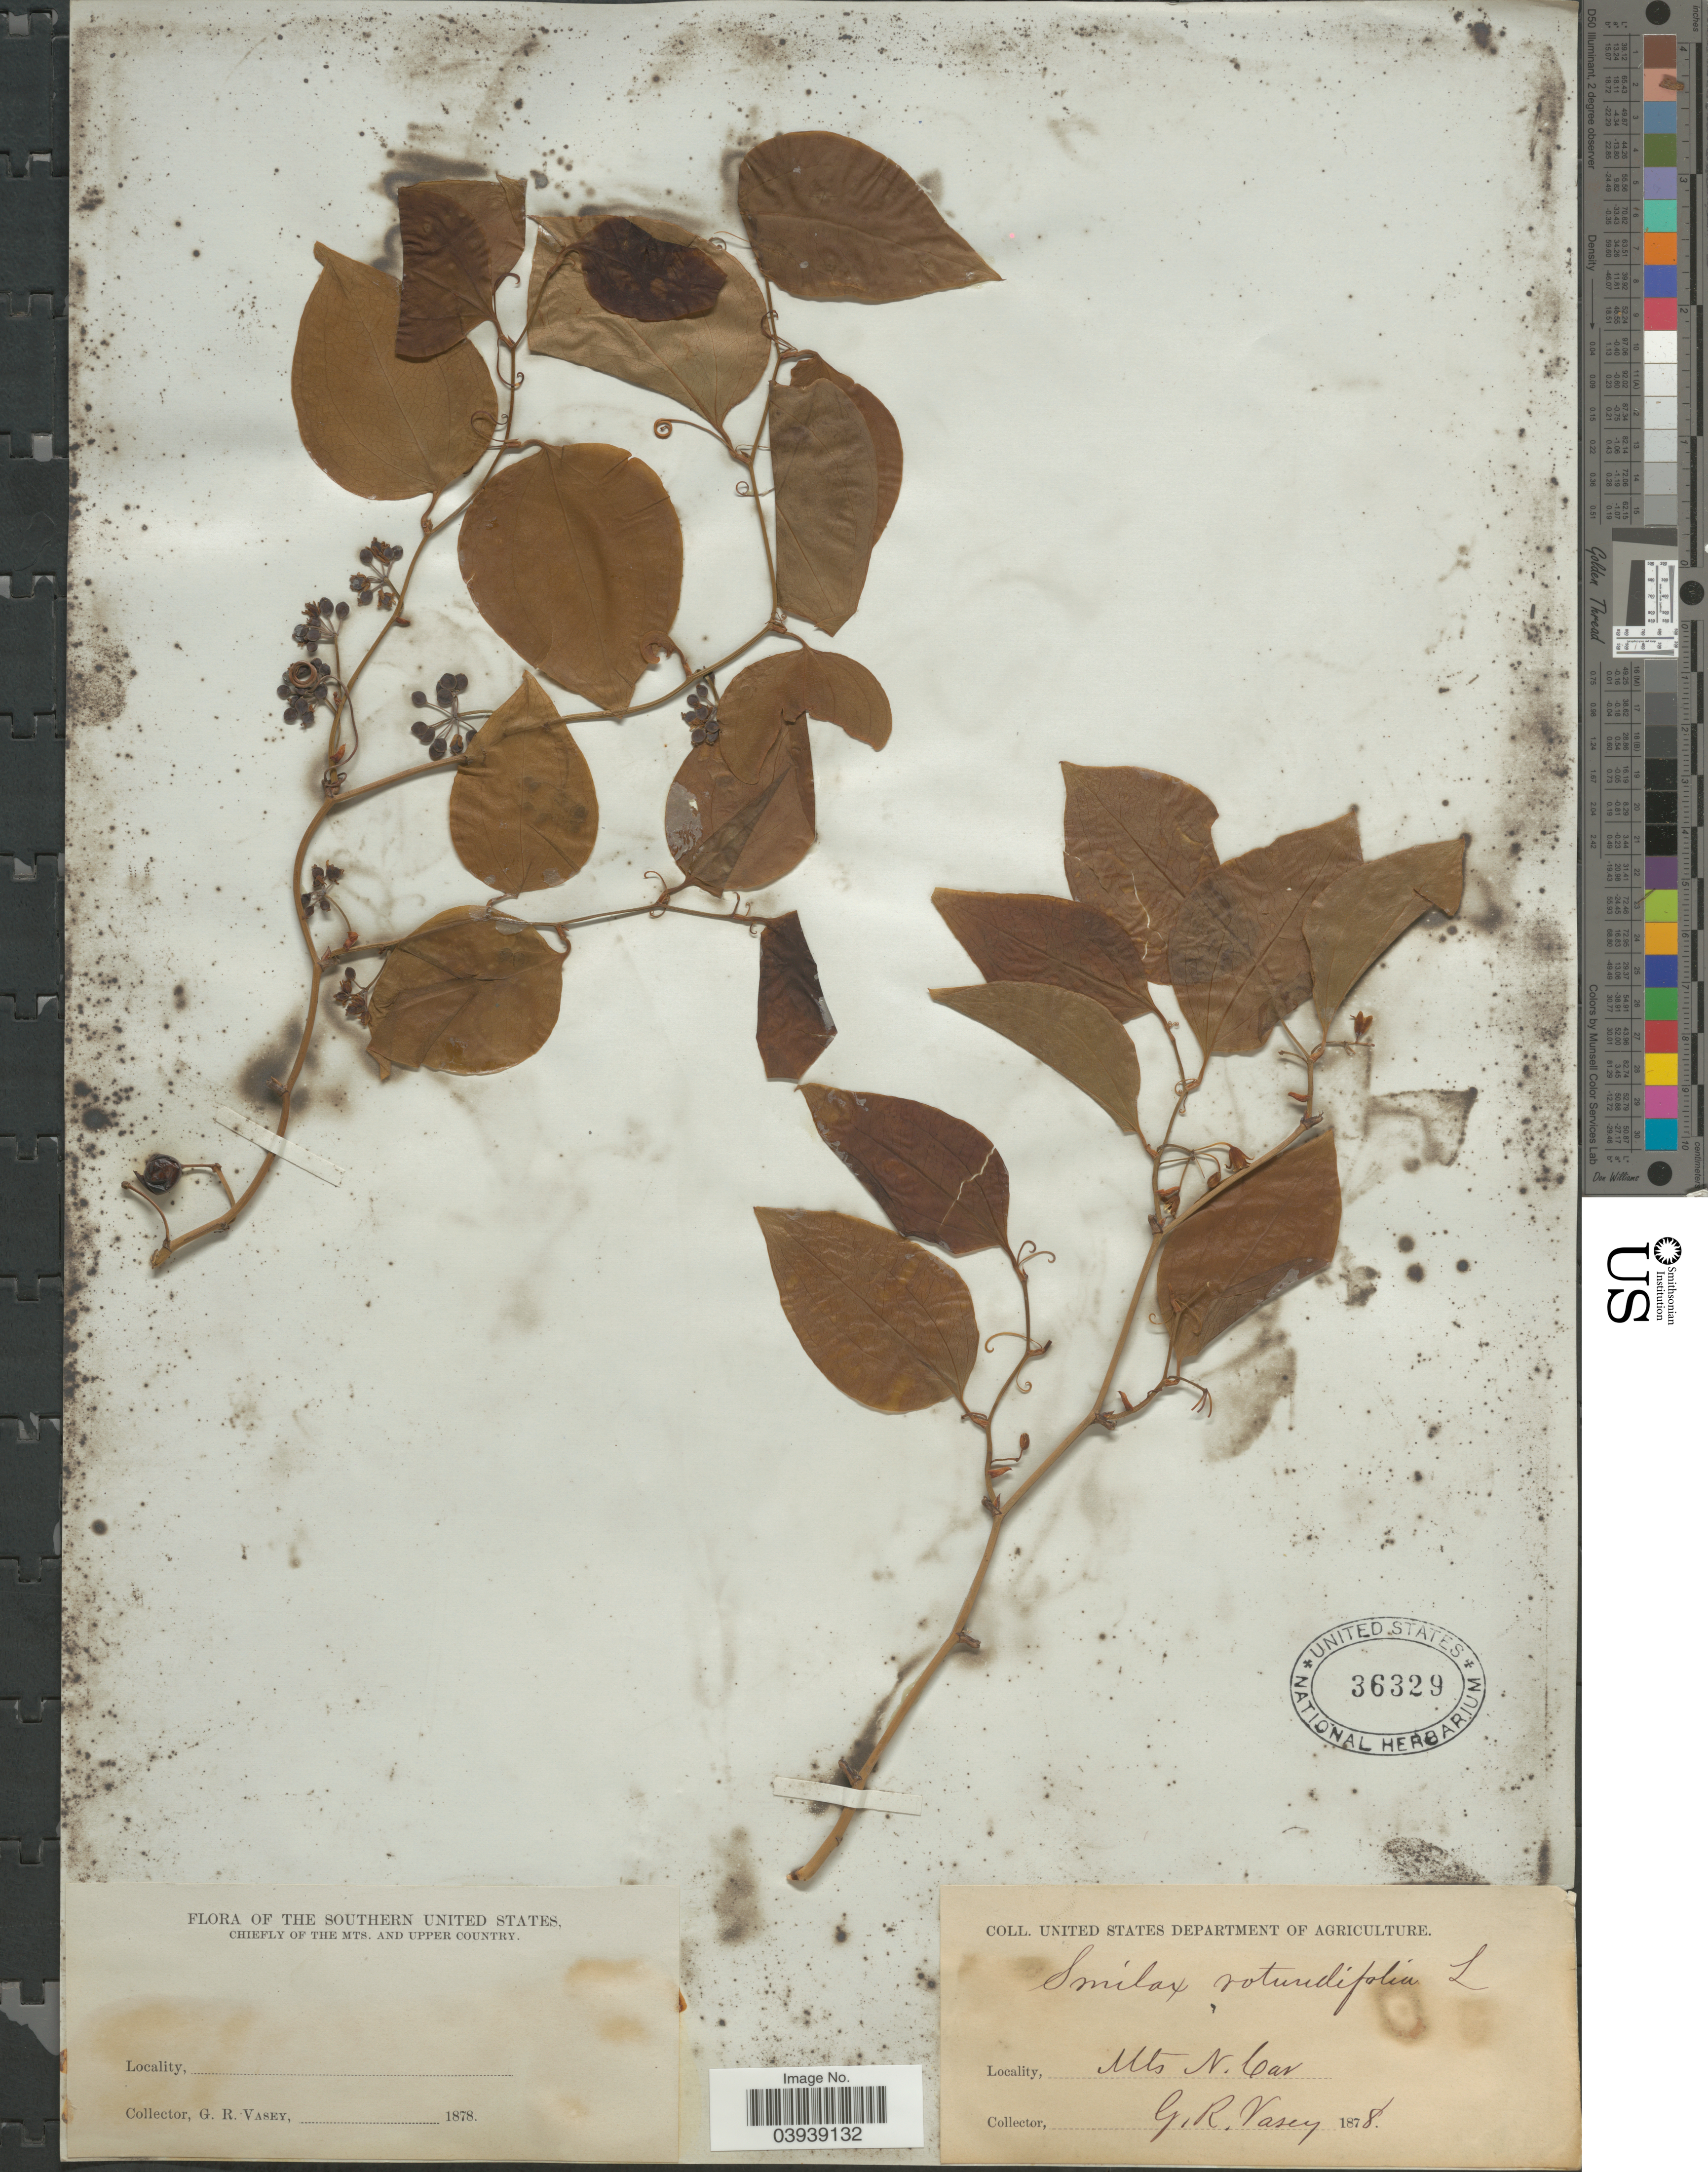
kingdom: Plantae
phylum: Tracheophyta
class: Liliopsida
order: Liliales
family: Smilacaceae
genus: Smilax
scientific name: Smilax rotundifolia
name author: L.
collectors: G. R. Vasey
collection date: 1878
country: United States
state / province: North Carolina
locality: Southern United States. Chiefly of the Mts. and Upper Country. Mts N. Car.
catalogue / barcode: US 36329